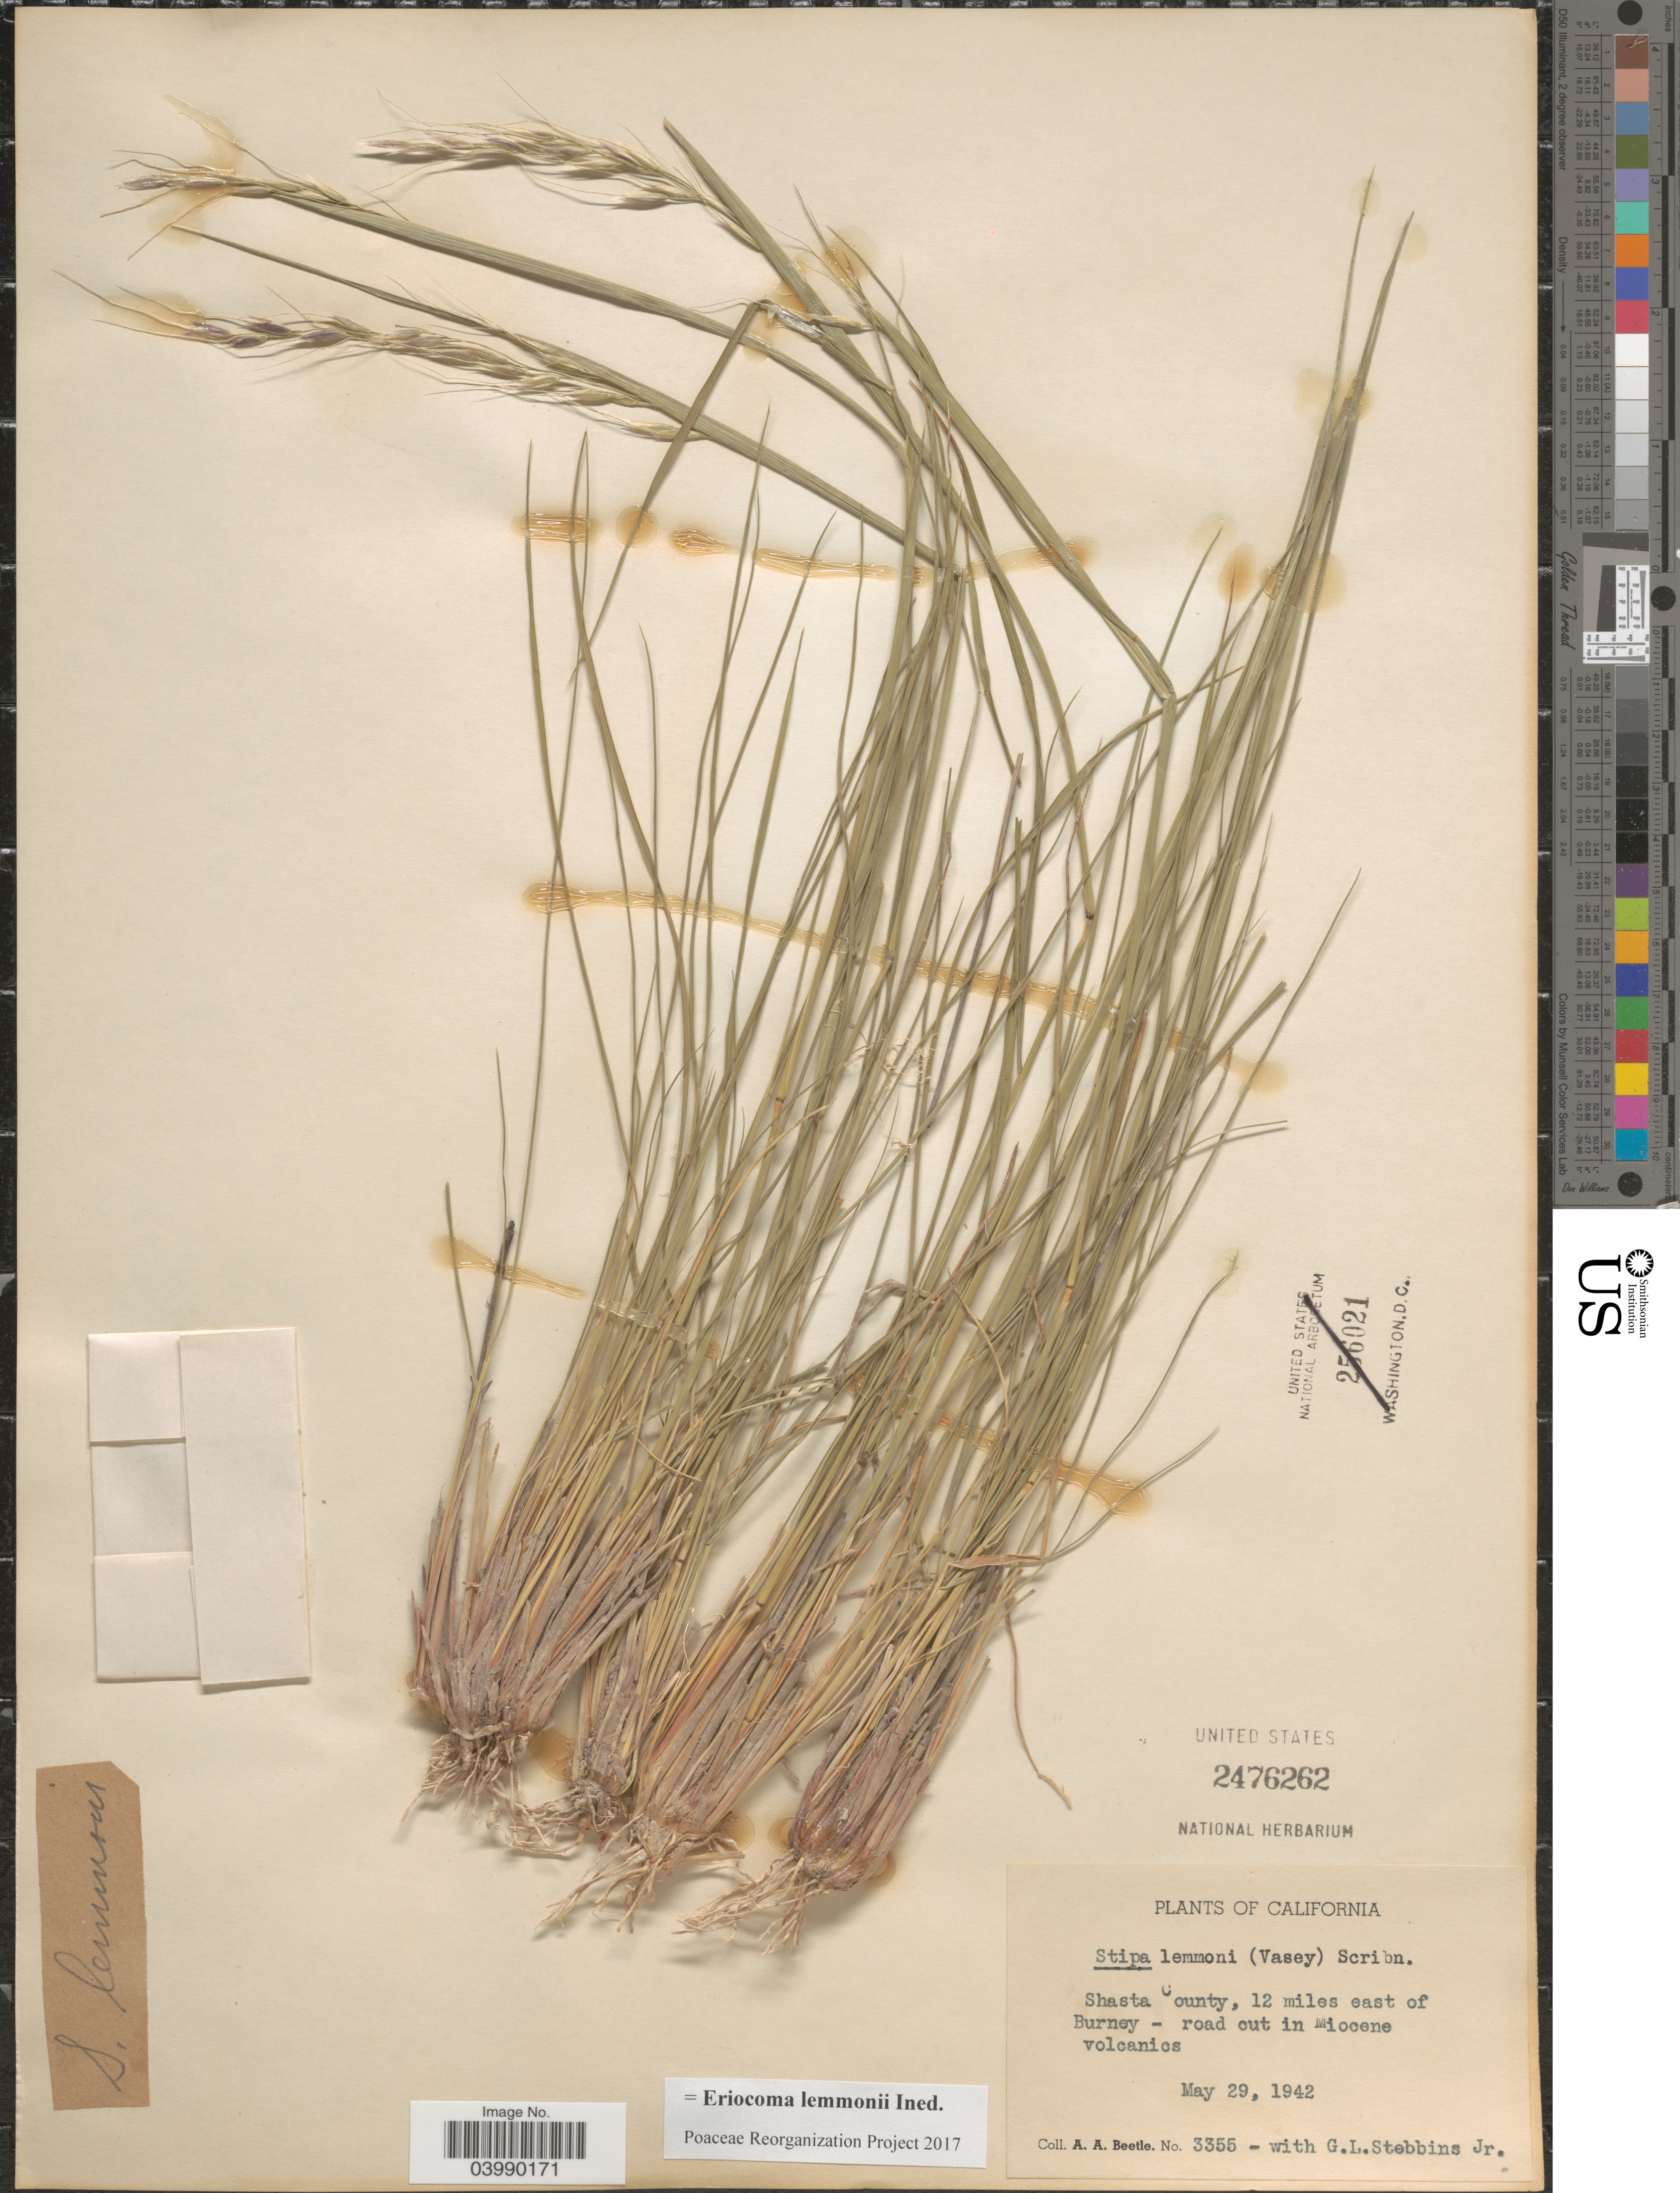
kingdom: Plantae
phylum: Tracheophyta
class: Liliopsida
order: Poales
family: Poaceae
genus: Eriocoma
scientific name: Eriocoma lemmonii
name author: (Vasey) Romasch.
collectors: A. A. Beetle & G. L. Stebbins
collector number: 3355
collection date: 1942-05-29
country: United States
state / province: California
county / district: Shasta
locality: Shasta County, 12 miles east of Burney.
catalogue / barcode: US 2476262